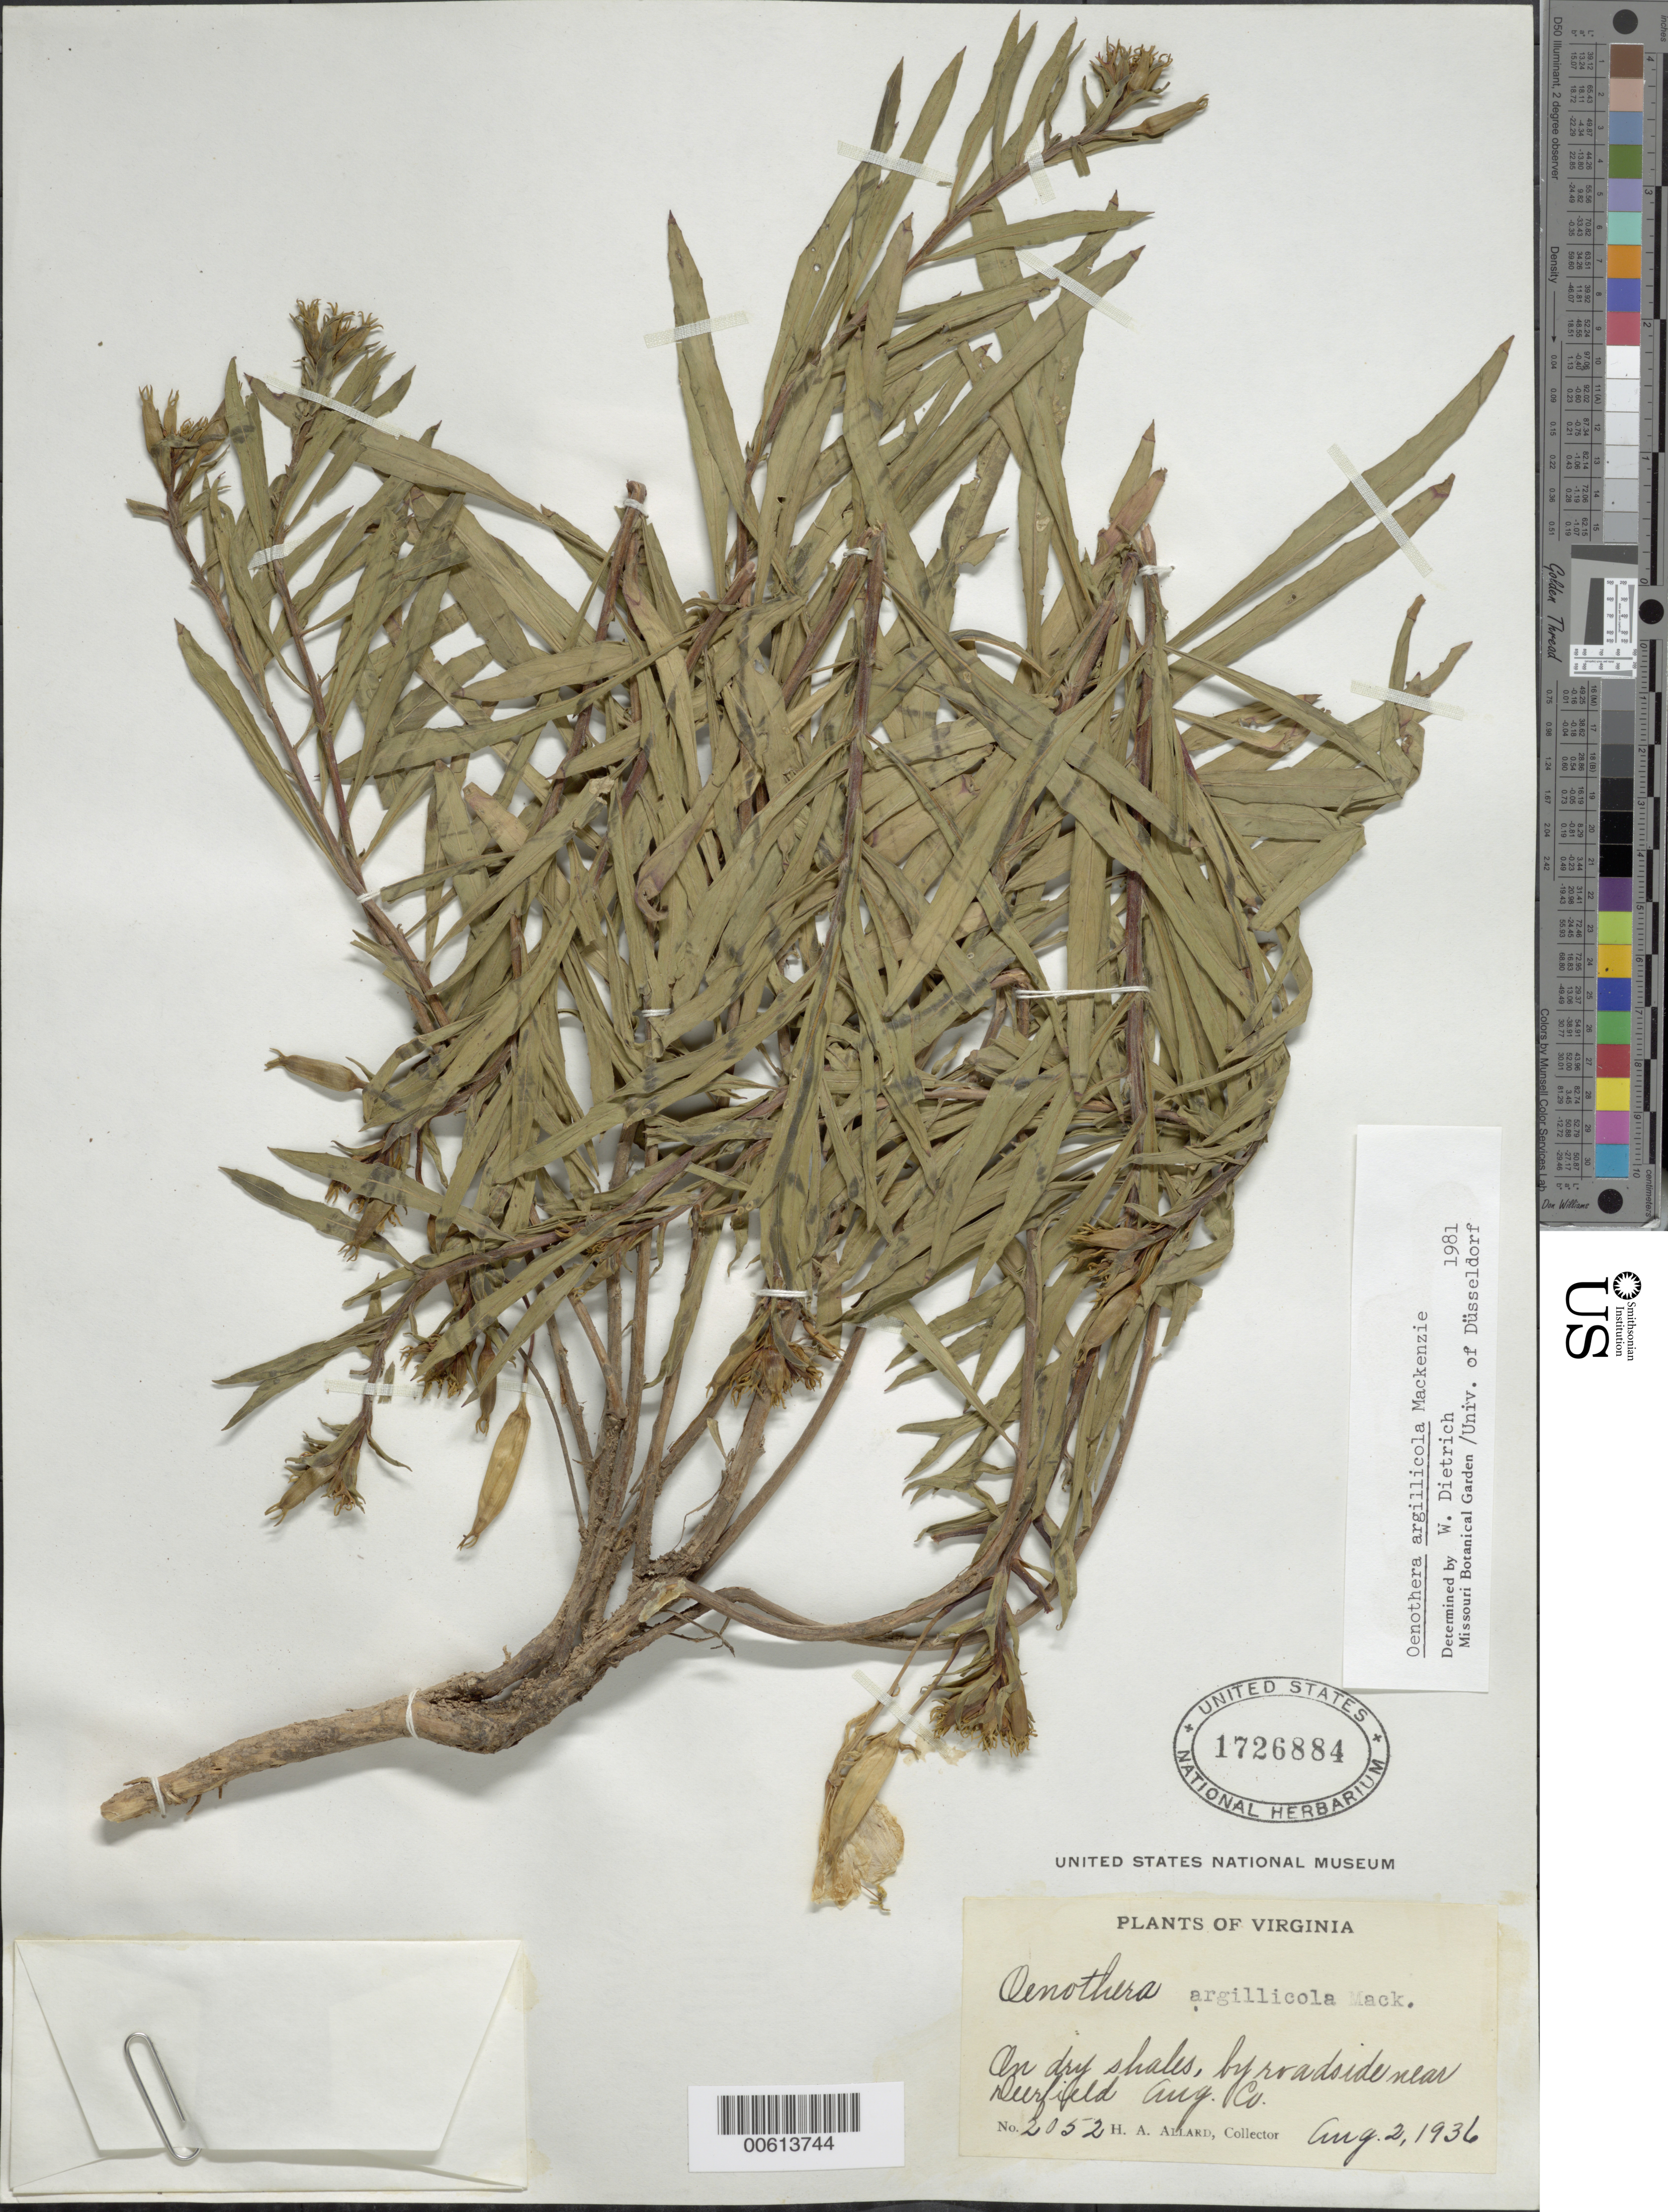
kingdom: Plantae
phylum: Tracheophyta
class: Magnoliopsida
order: Myrtales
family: Onagraceae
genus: Oenothera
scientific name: Oenothera argillicola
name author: Mackenz.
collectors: H. A. Allard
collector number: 2052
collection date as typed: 02 Aug 1936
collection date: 1936-08-02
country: United States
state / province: Virginia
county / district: Augusta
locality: Near Deerfield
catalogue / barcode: US 1726884